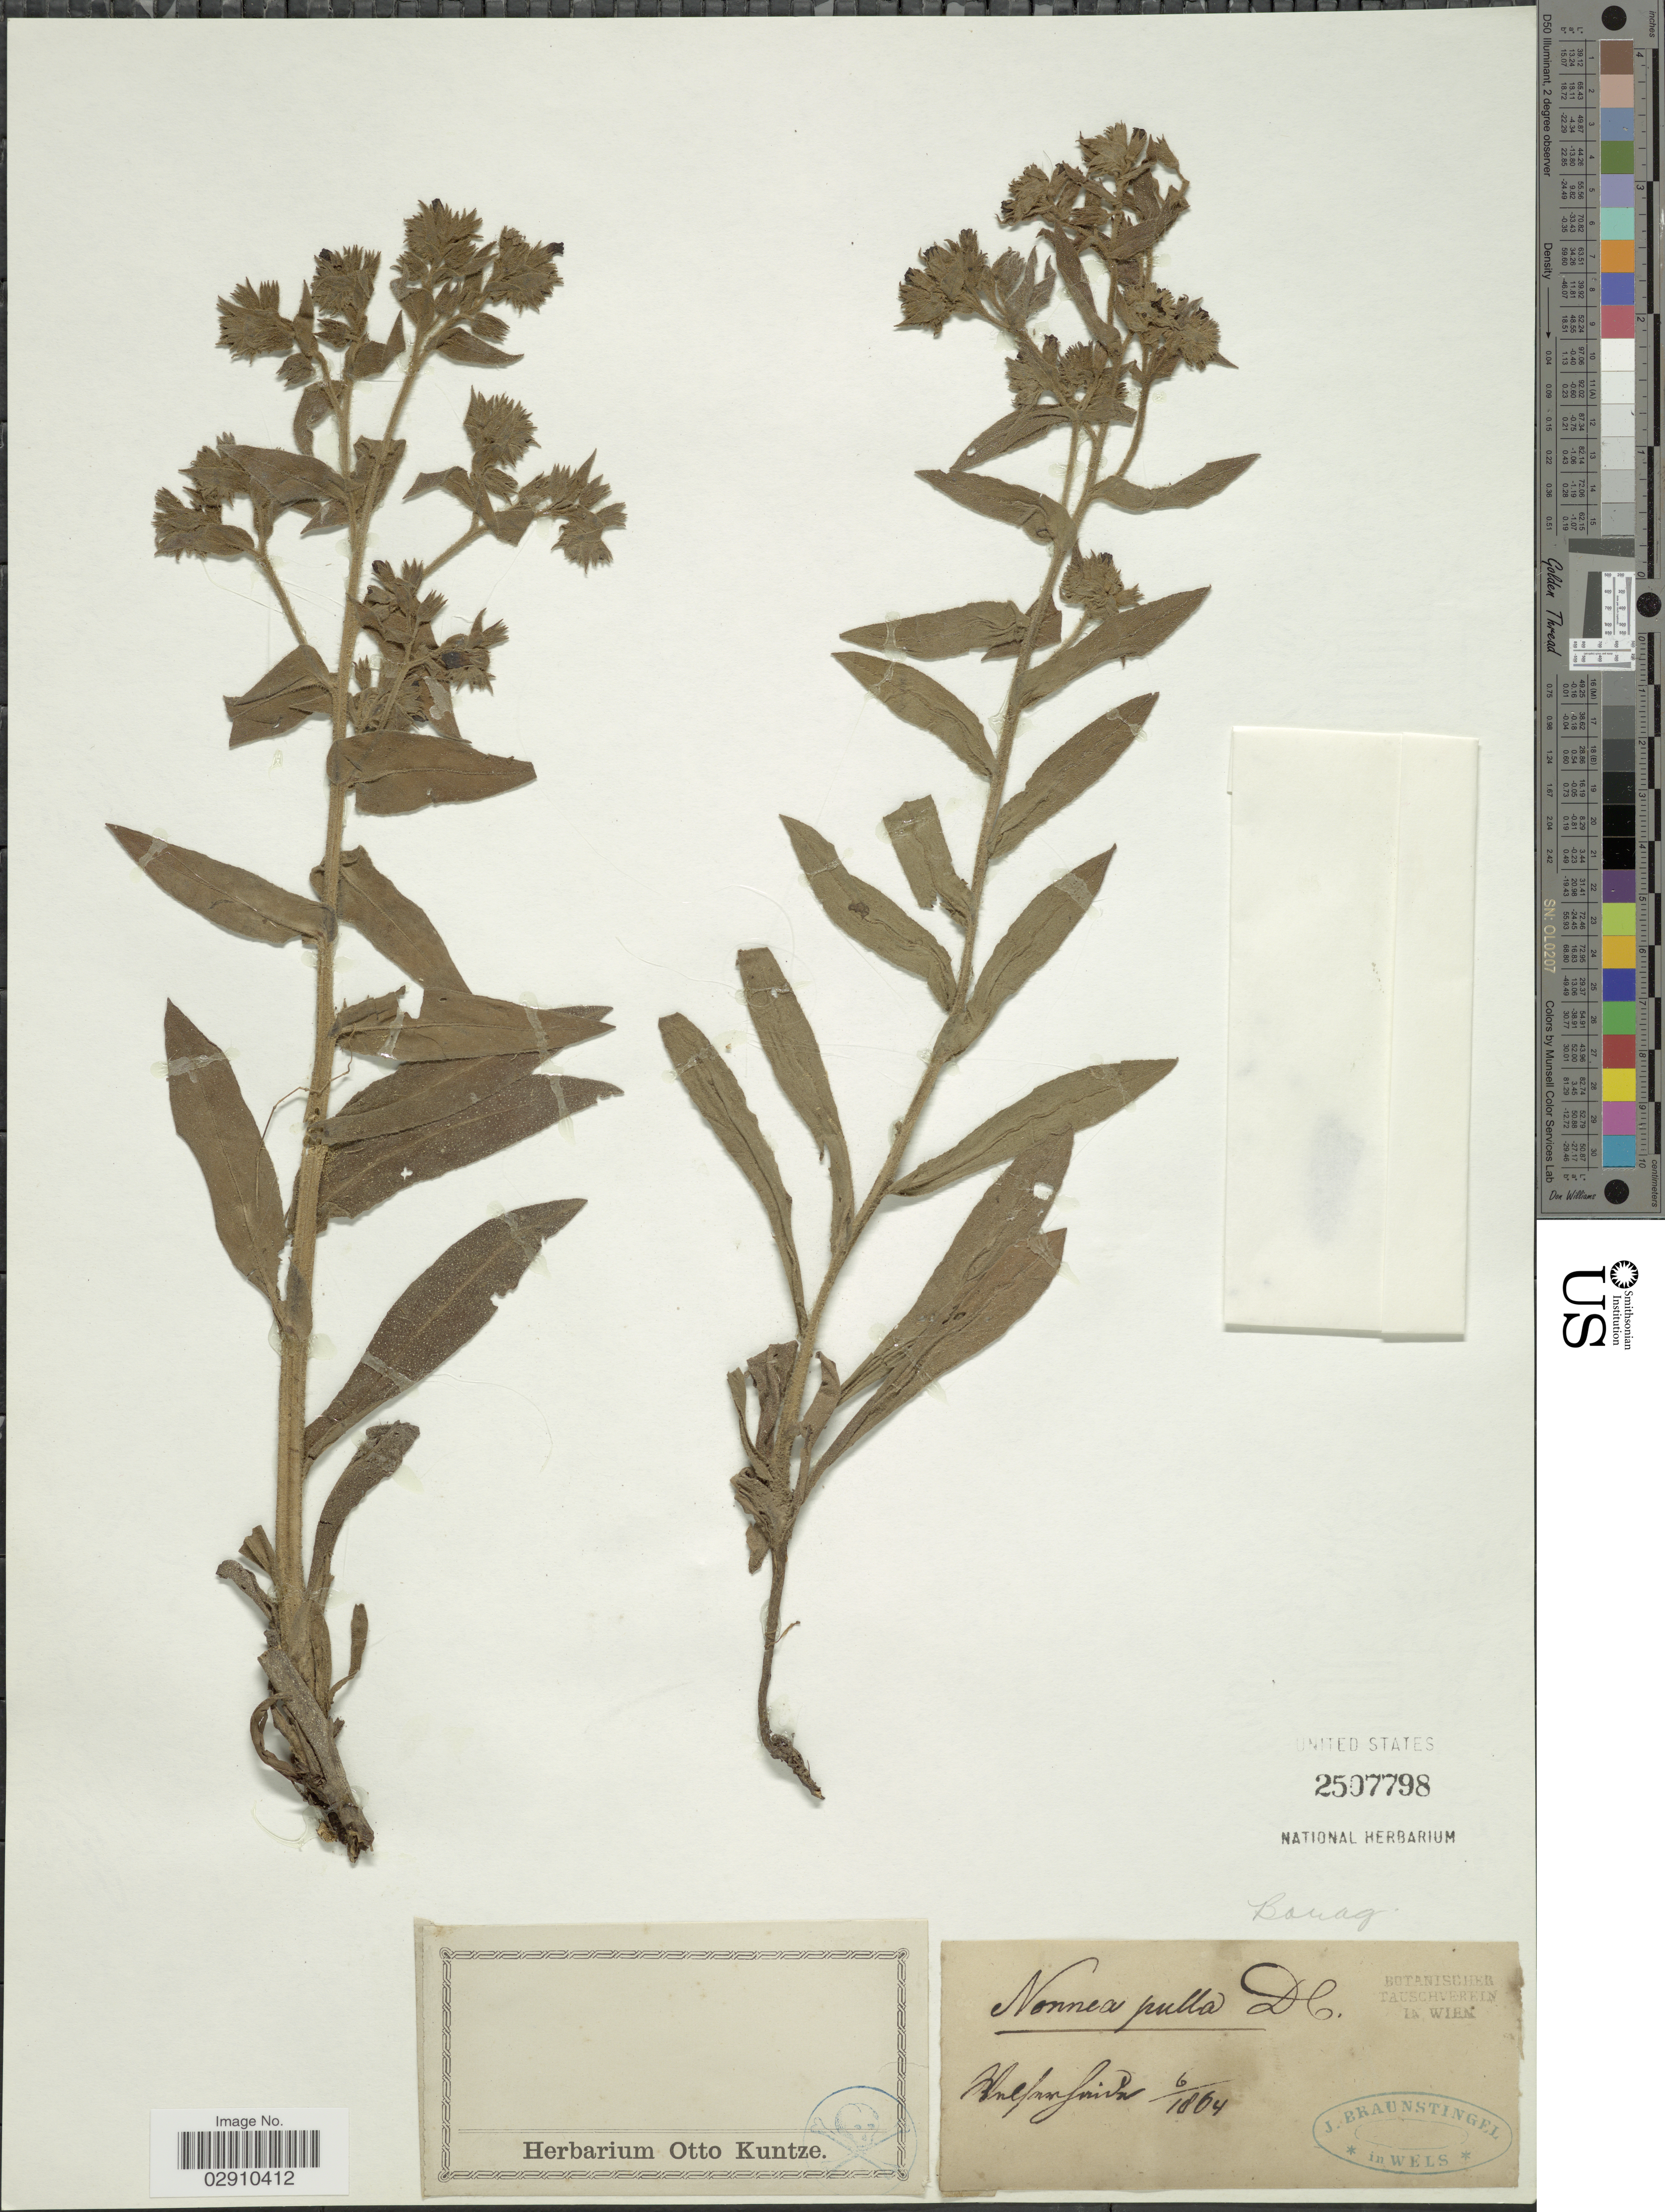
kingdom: Plantae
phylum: Tracheophyta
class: Magnoliopsida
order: Boraginales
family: Boraginaceae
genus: Nonea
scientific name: Nonea pulla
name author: (L.) DC.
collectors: J. Braunstingel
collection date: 1864-06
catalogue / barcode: US 2507798